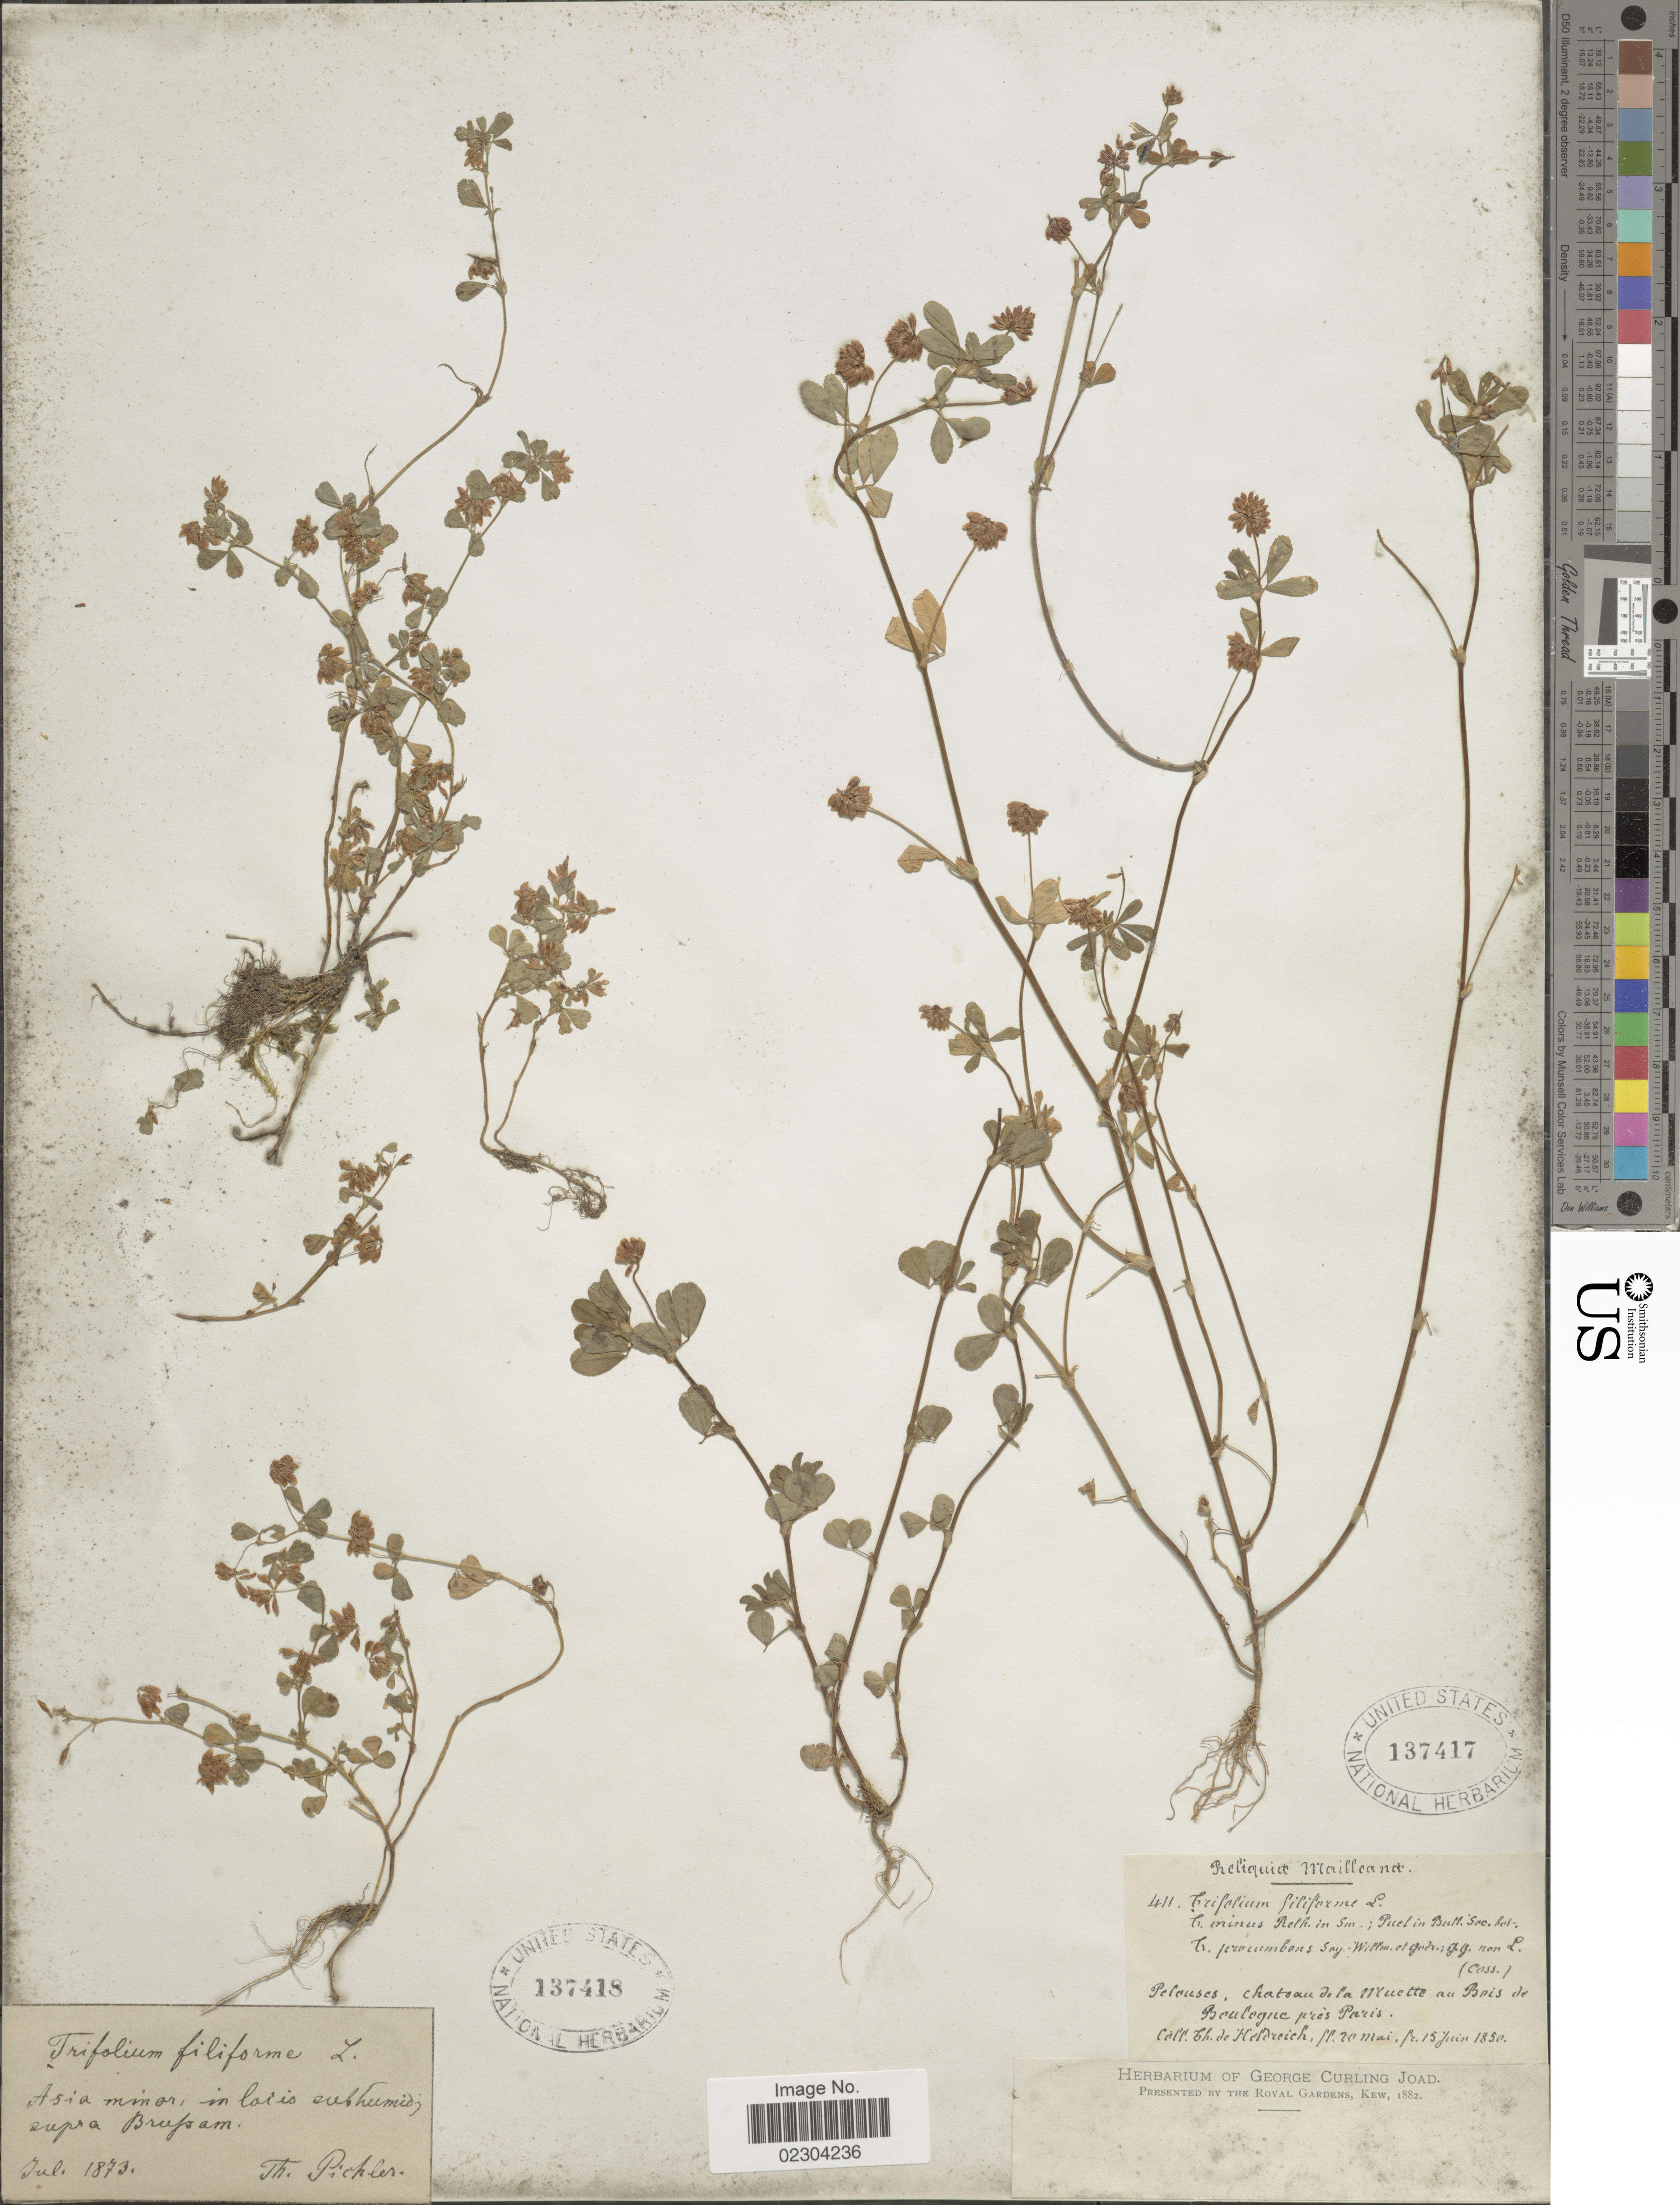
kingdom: Plantae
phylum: Tracheophyta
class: Magnoliopsida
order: Fabales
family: Fabaceae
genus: Trifolium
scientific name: Trifolium minus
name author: Sm.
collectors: T. De Heldreich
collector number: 411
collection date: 1850-05-20/1850-06-15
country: France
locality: Reliquia Mailleand. Pelouses, Chateau de la Muette au Bois de Boulogna pres Paris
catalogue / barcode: US 137417-2